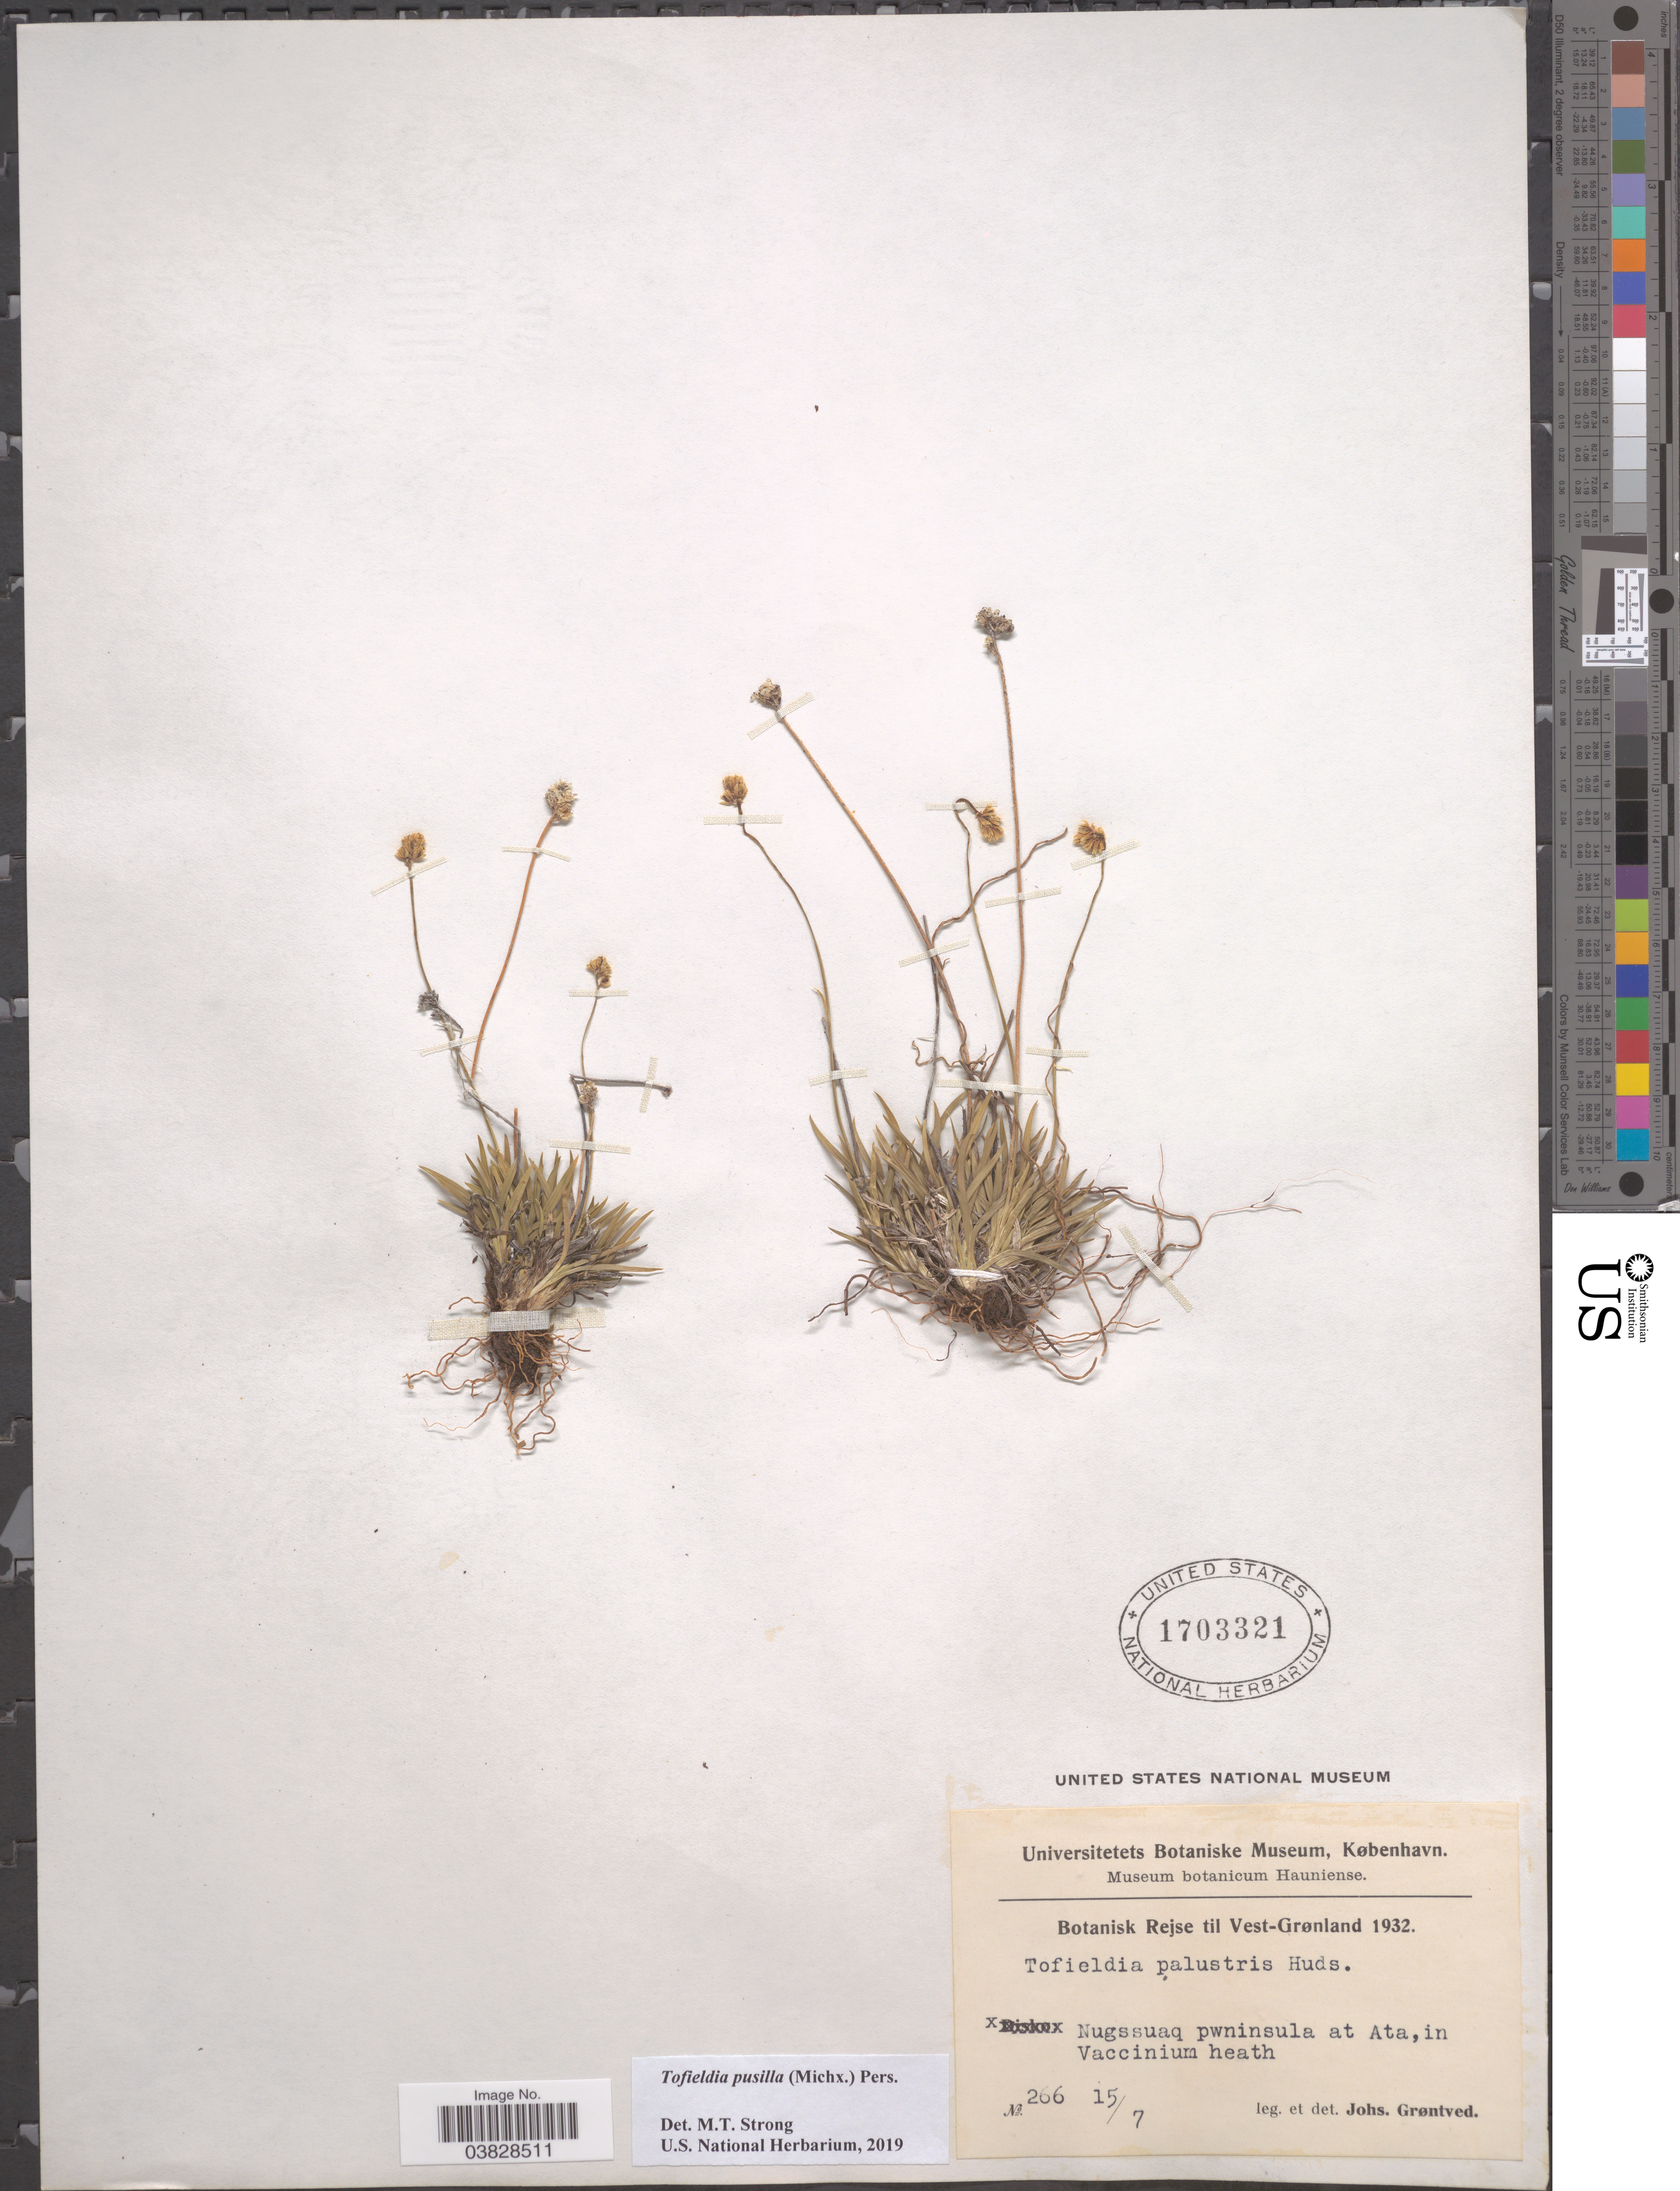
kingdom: Plantae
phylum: Tracheophyta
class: Liliopsida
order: Alismatales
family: Tofieldiaceae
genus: Tofieldia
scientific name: Tofieldia pusilla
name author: (Michx.) Pers.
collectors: J. Grøntved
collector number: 266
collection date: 1932-07-15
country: Greenland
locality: Vest-Grønland. Nugssuaq pwninsula at Ata, in Vaccinium heath.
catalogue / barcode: US 1703321